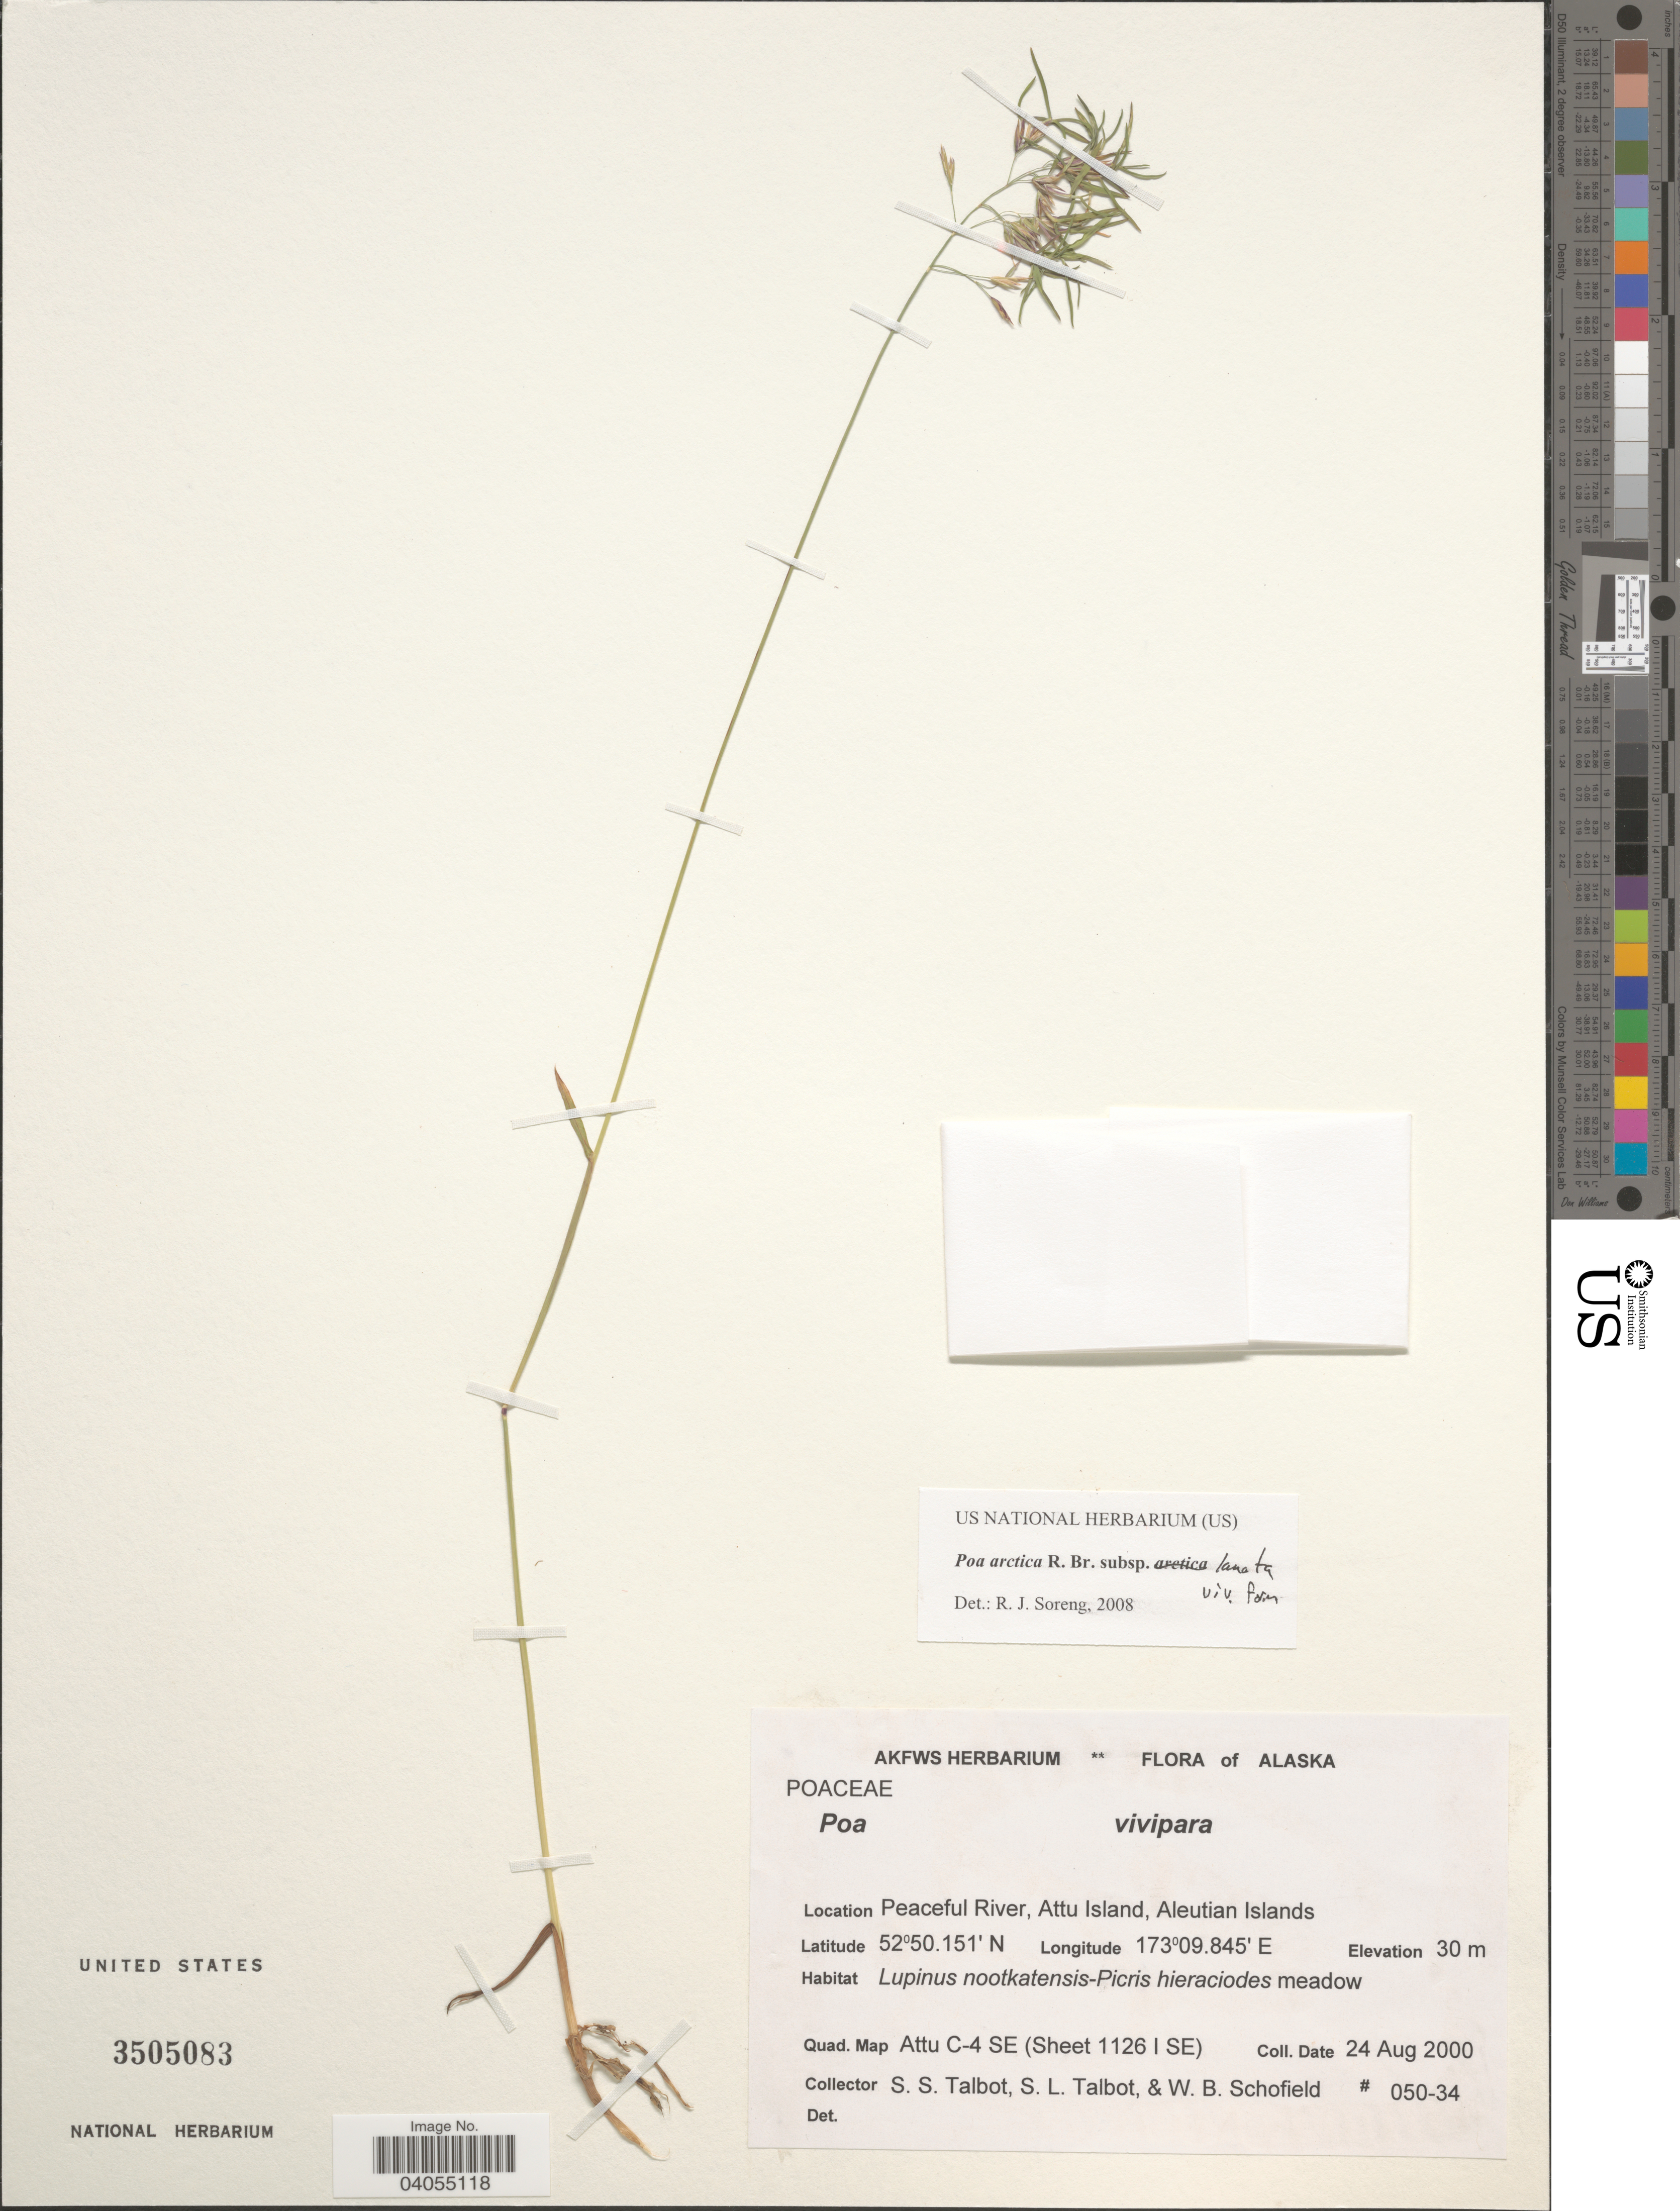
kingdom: Plantae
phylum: Tracheophyta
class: Liliopsida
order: Poales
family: Poaceae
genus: Poa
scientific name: Poa arctica subsp. arctica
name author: R. Br.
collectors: S. S. Talbot, S. Talbot & W. Schofield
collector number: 050-34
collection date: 2000-08-24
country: United States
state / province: Alaska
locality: Peaceful River, Attu Island, Aleutian Islands. Quad. Map Attu C-4 SE (Sheet 1126 I SE).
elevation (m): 30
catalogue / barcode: US 3505083